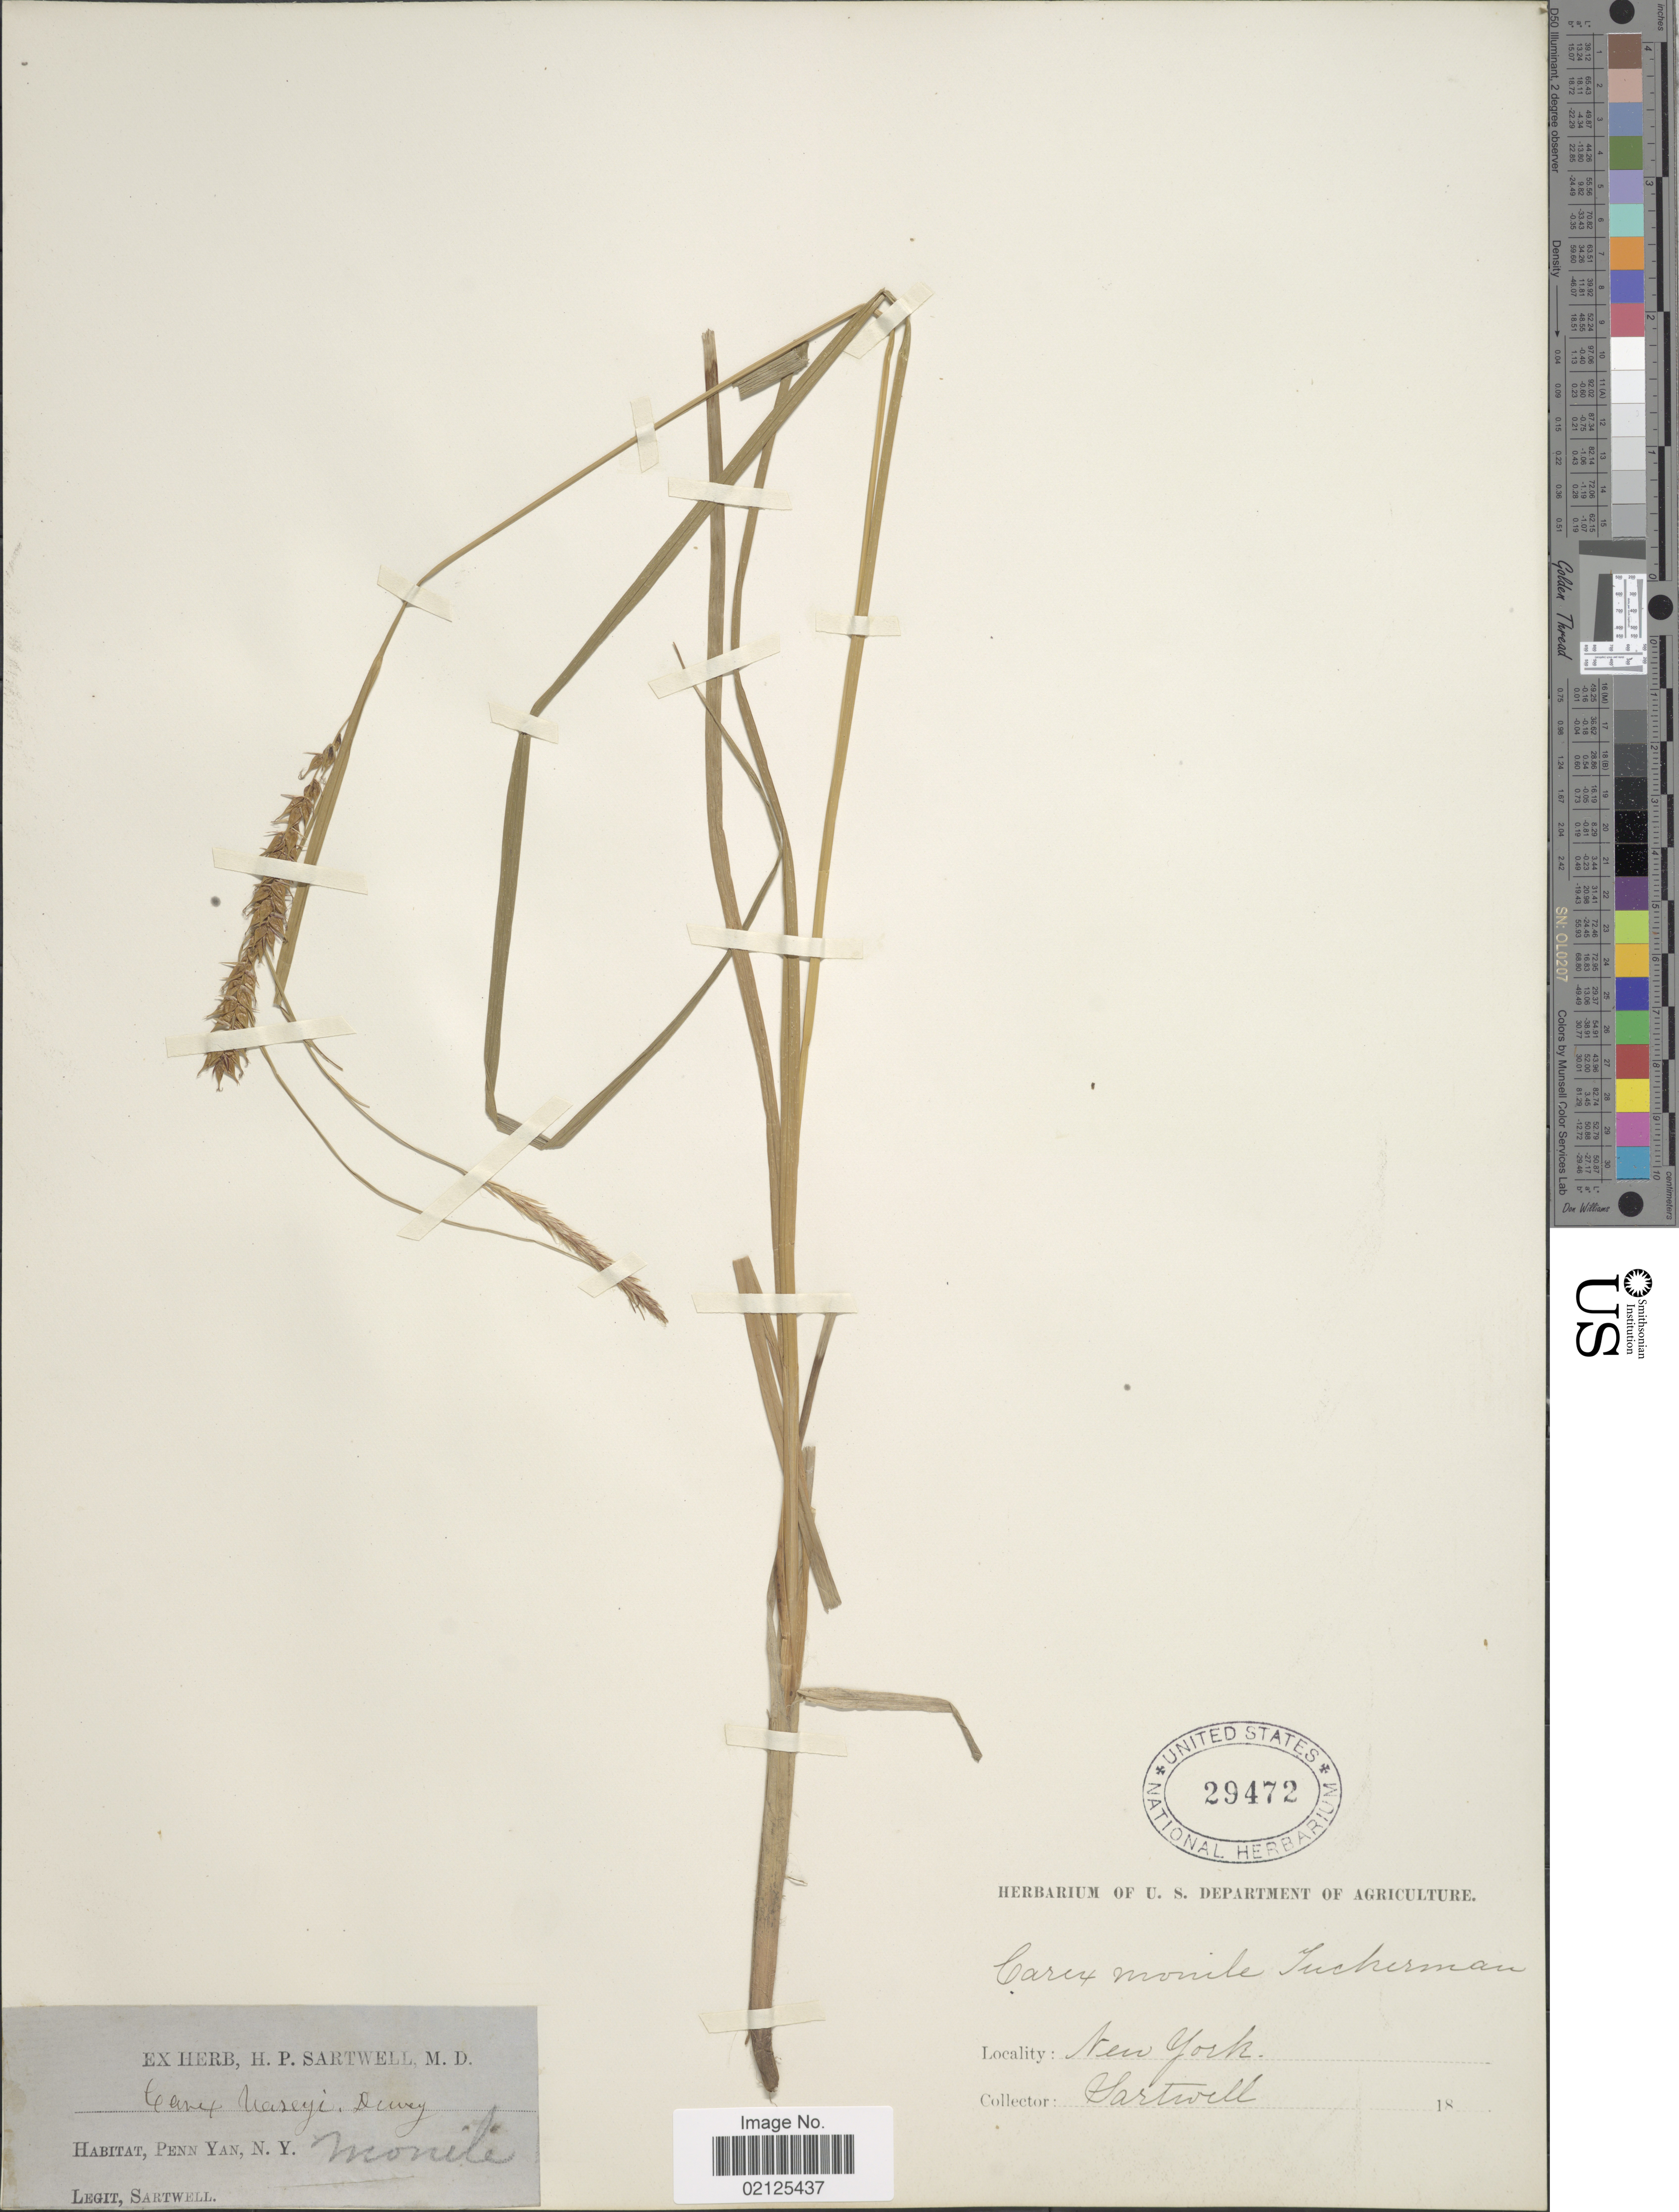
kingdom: Plantae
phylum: Tracheophyta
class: Liliopsida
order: Poales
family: Cyperaceae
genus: Carex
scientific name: Carex vesicaria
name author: L.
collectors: H. P. Sartwell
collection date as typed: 18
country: United States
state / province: New York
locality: Penn Yan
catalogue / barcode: US 29472